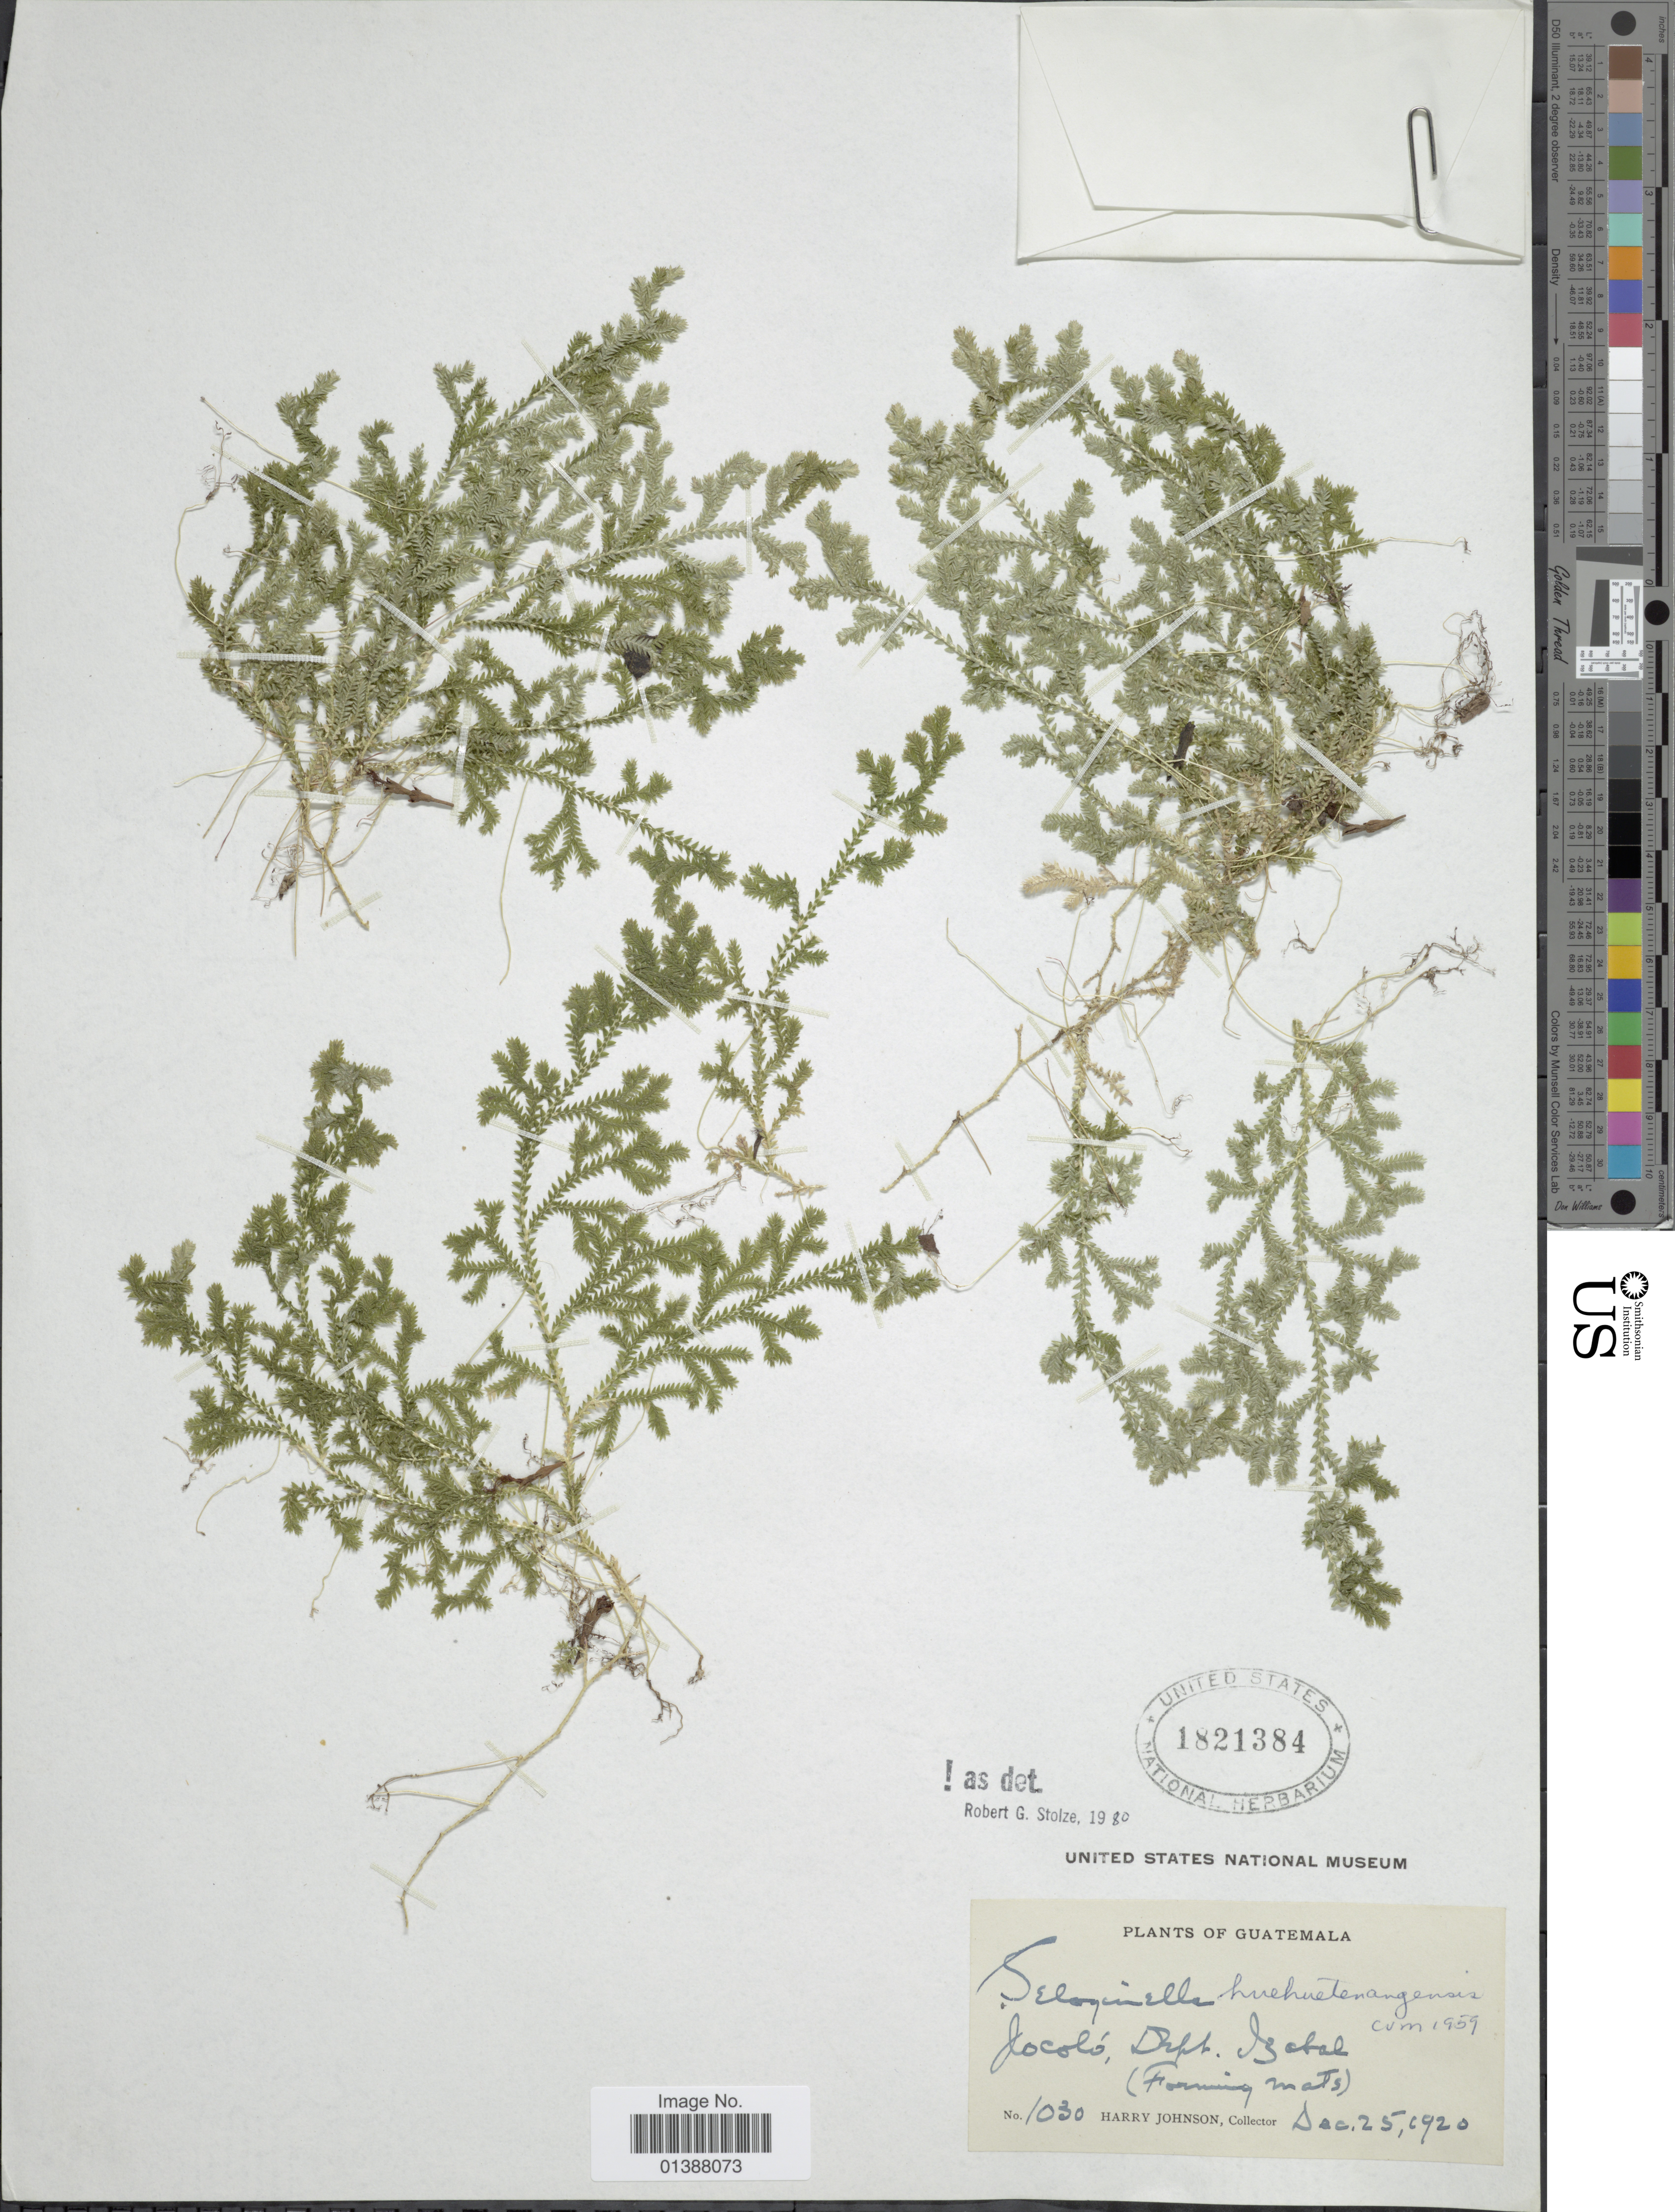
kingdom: Plantae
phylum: Tracheophyta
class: Lycopodiopsida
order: Selaginellales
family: Selaginellaceae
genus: Selaginella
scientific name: Selaginella huehuetenangensis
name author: Hieron.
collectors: H. Johnson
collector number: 1030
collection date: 1920-12-25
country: Guatemala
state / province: Izabal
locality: Jocoló, dept Izabal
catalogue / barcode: US 1821384